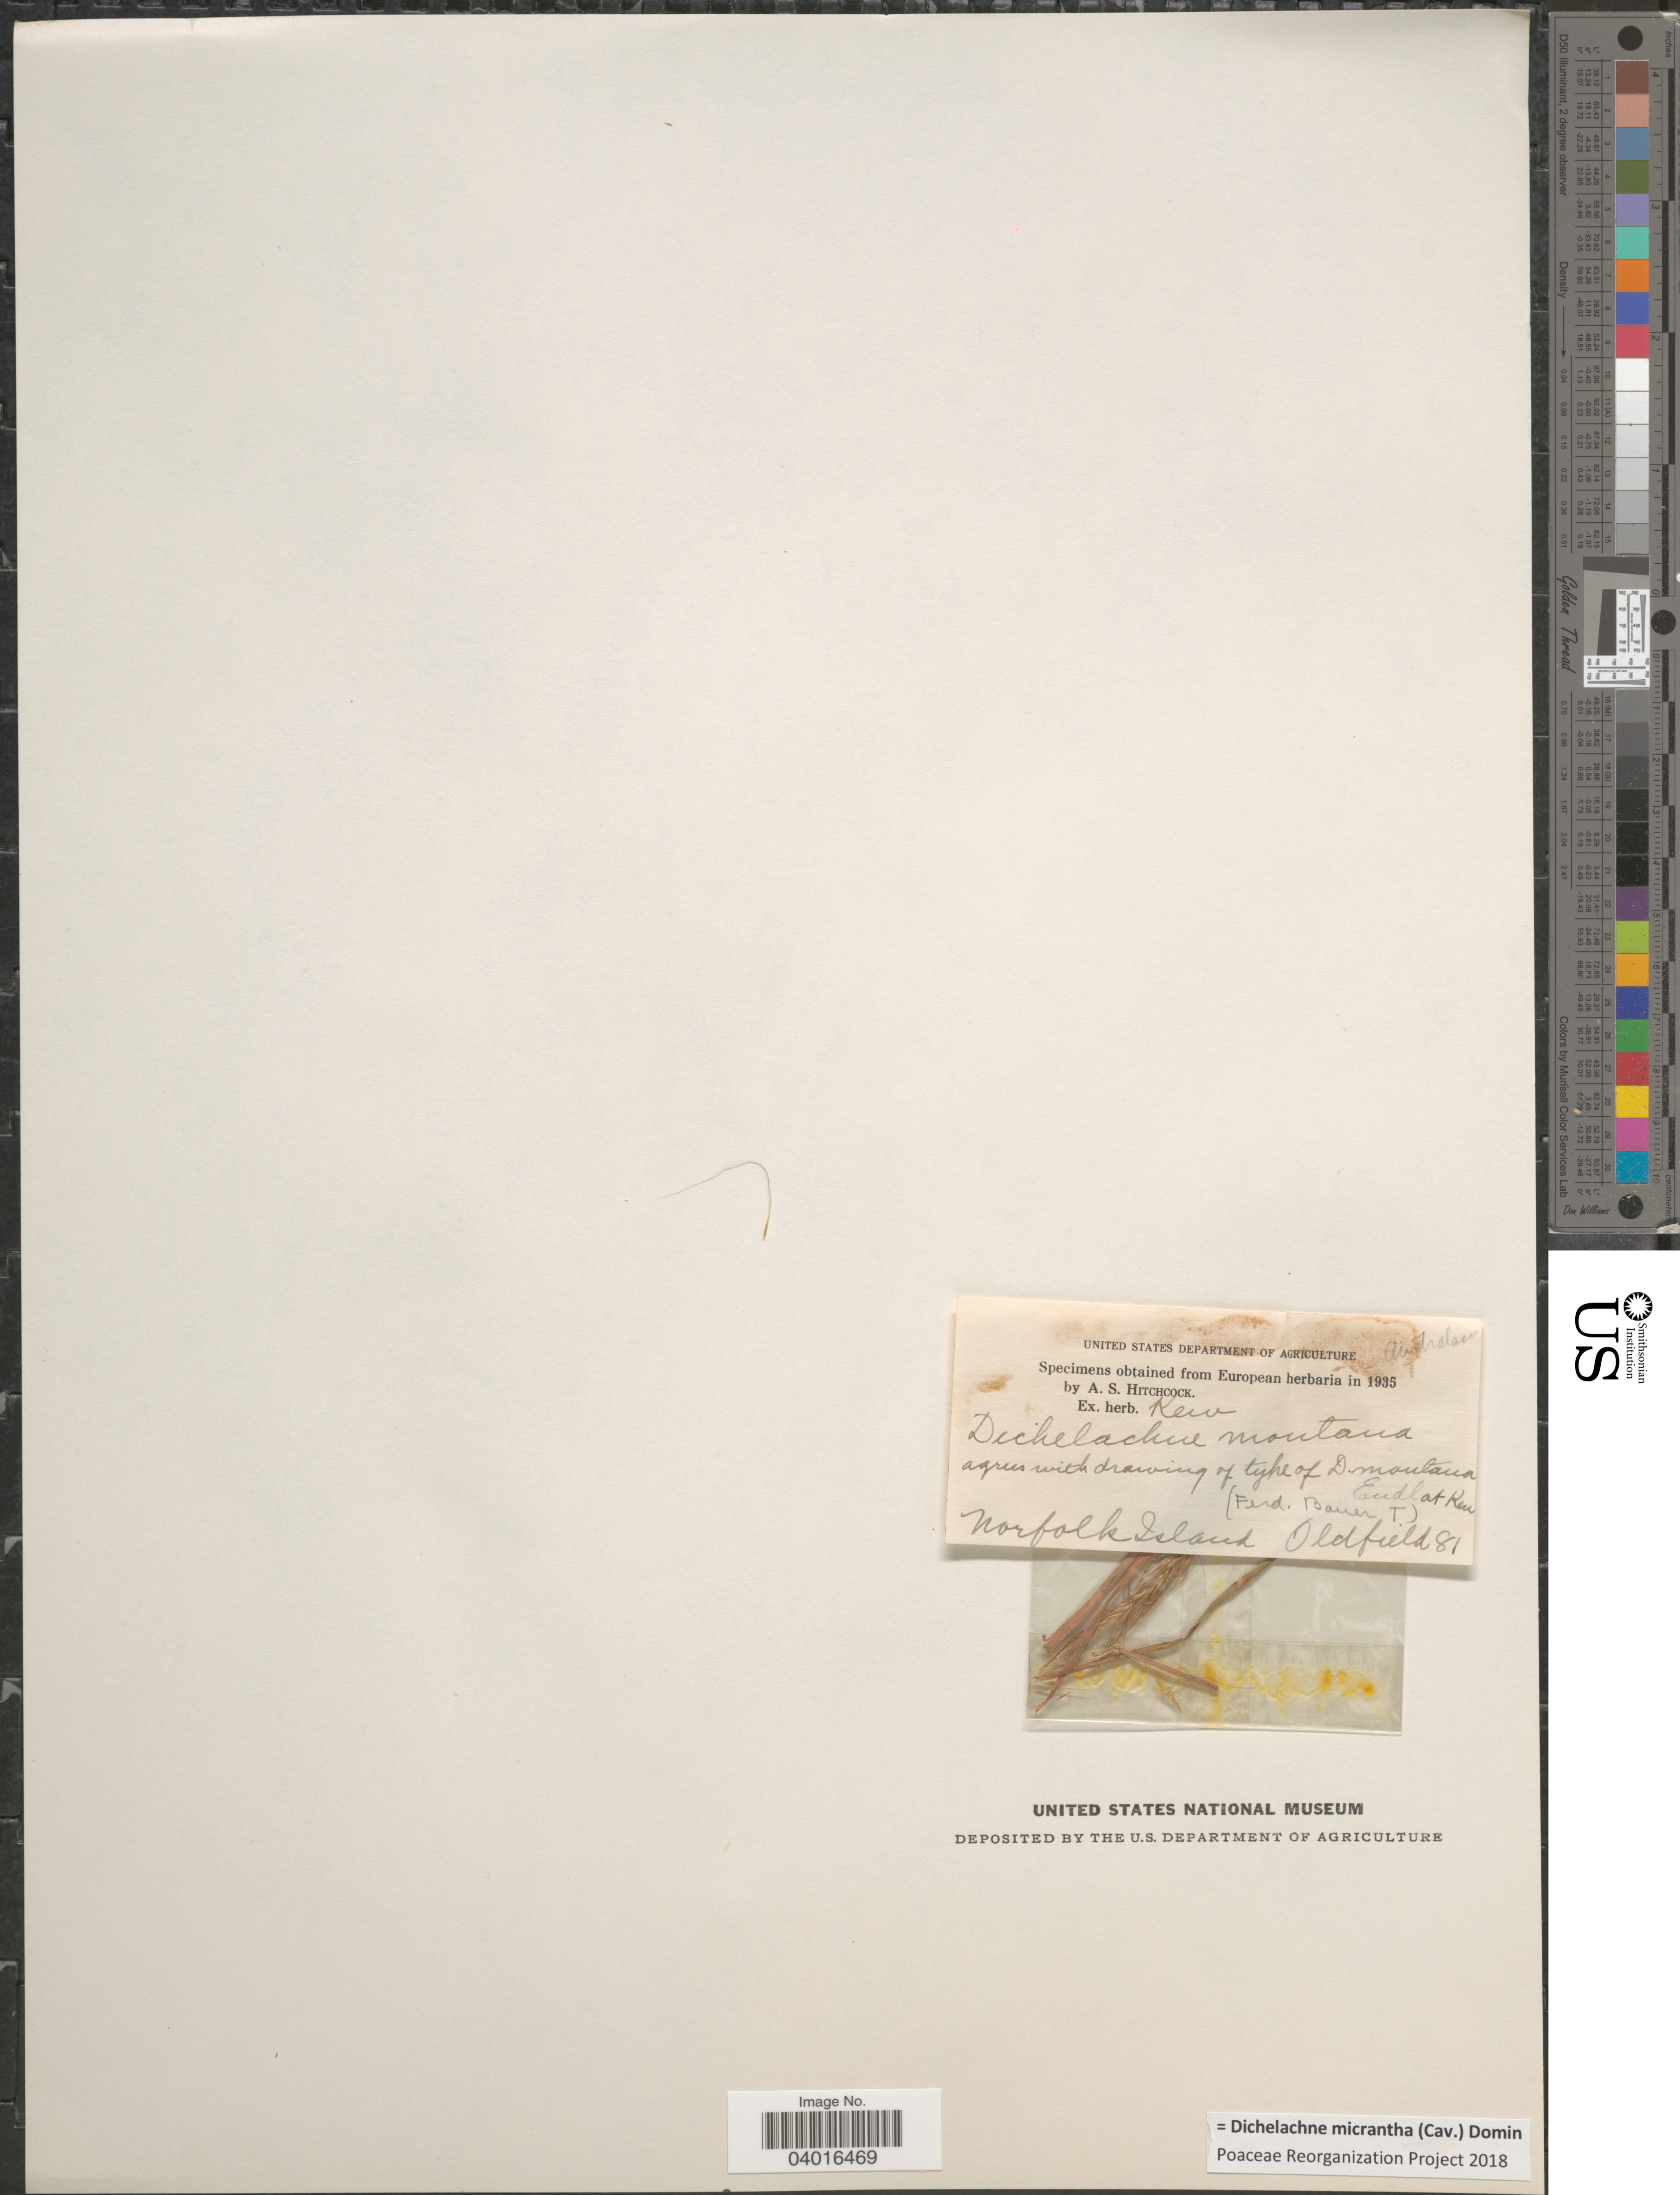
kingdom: Plantae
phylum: Tracheophyta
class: Liliopsida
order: Poales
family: Poaceae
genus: Dichelachne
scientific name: Dichelachne micrantha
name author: (Cav.) Domin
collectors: Oldfield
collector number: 81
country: Australia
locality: Norfolk Island.